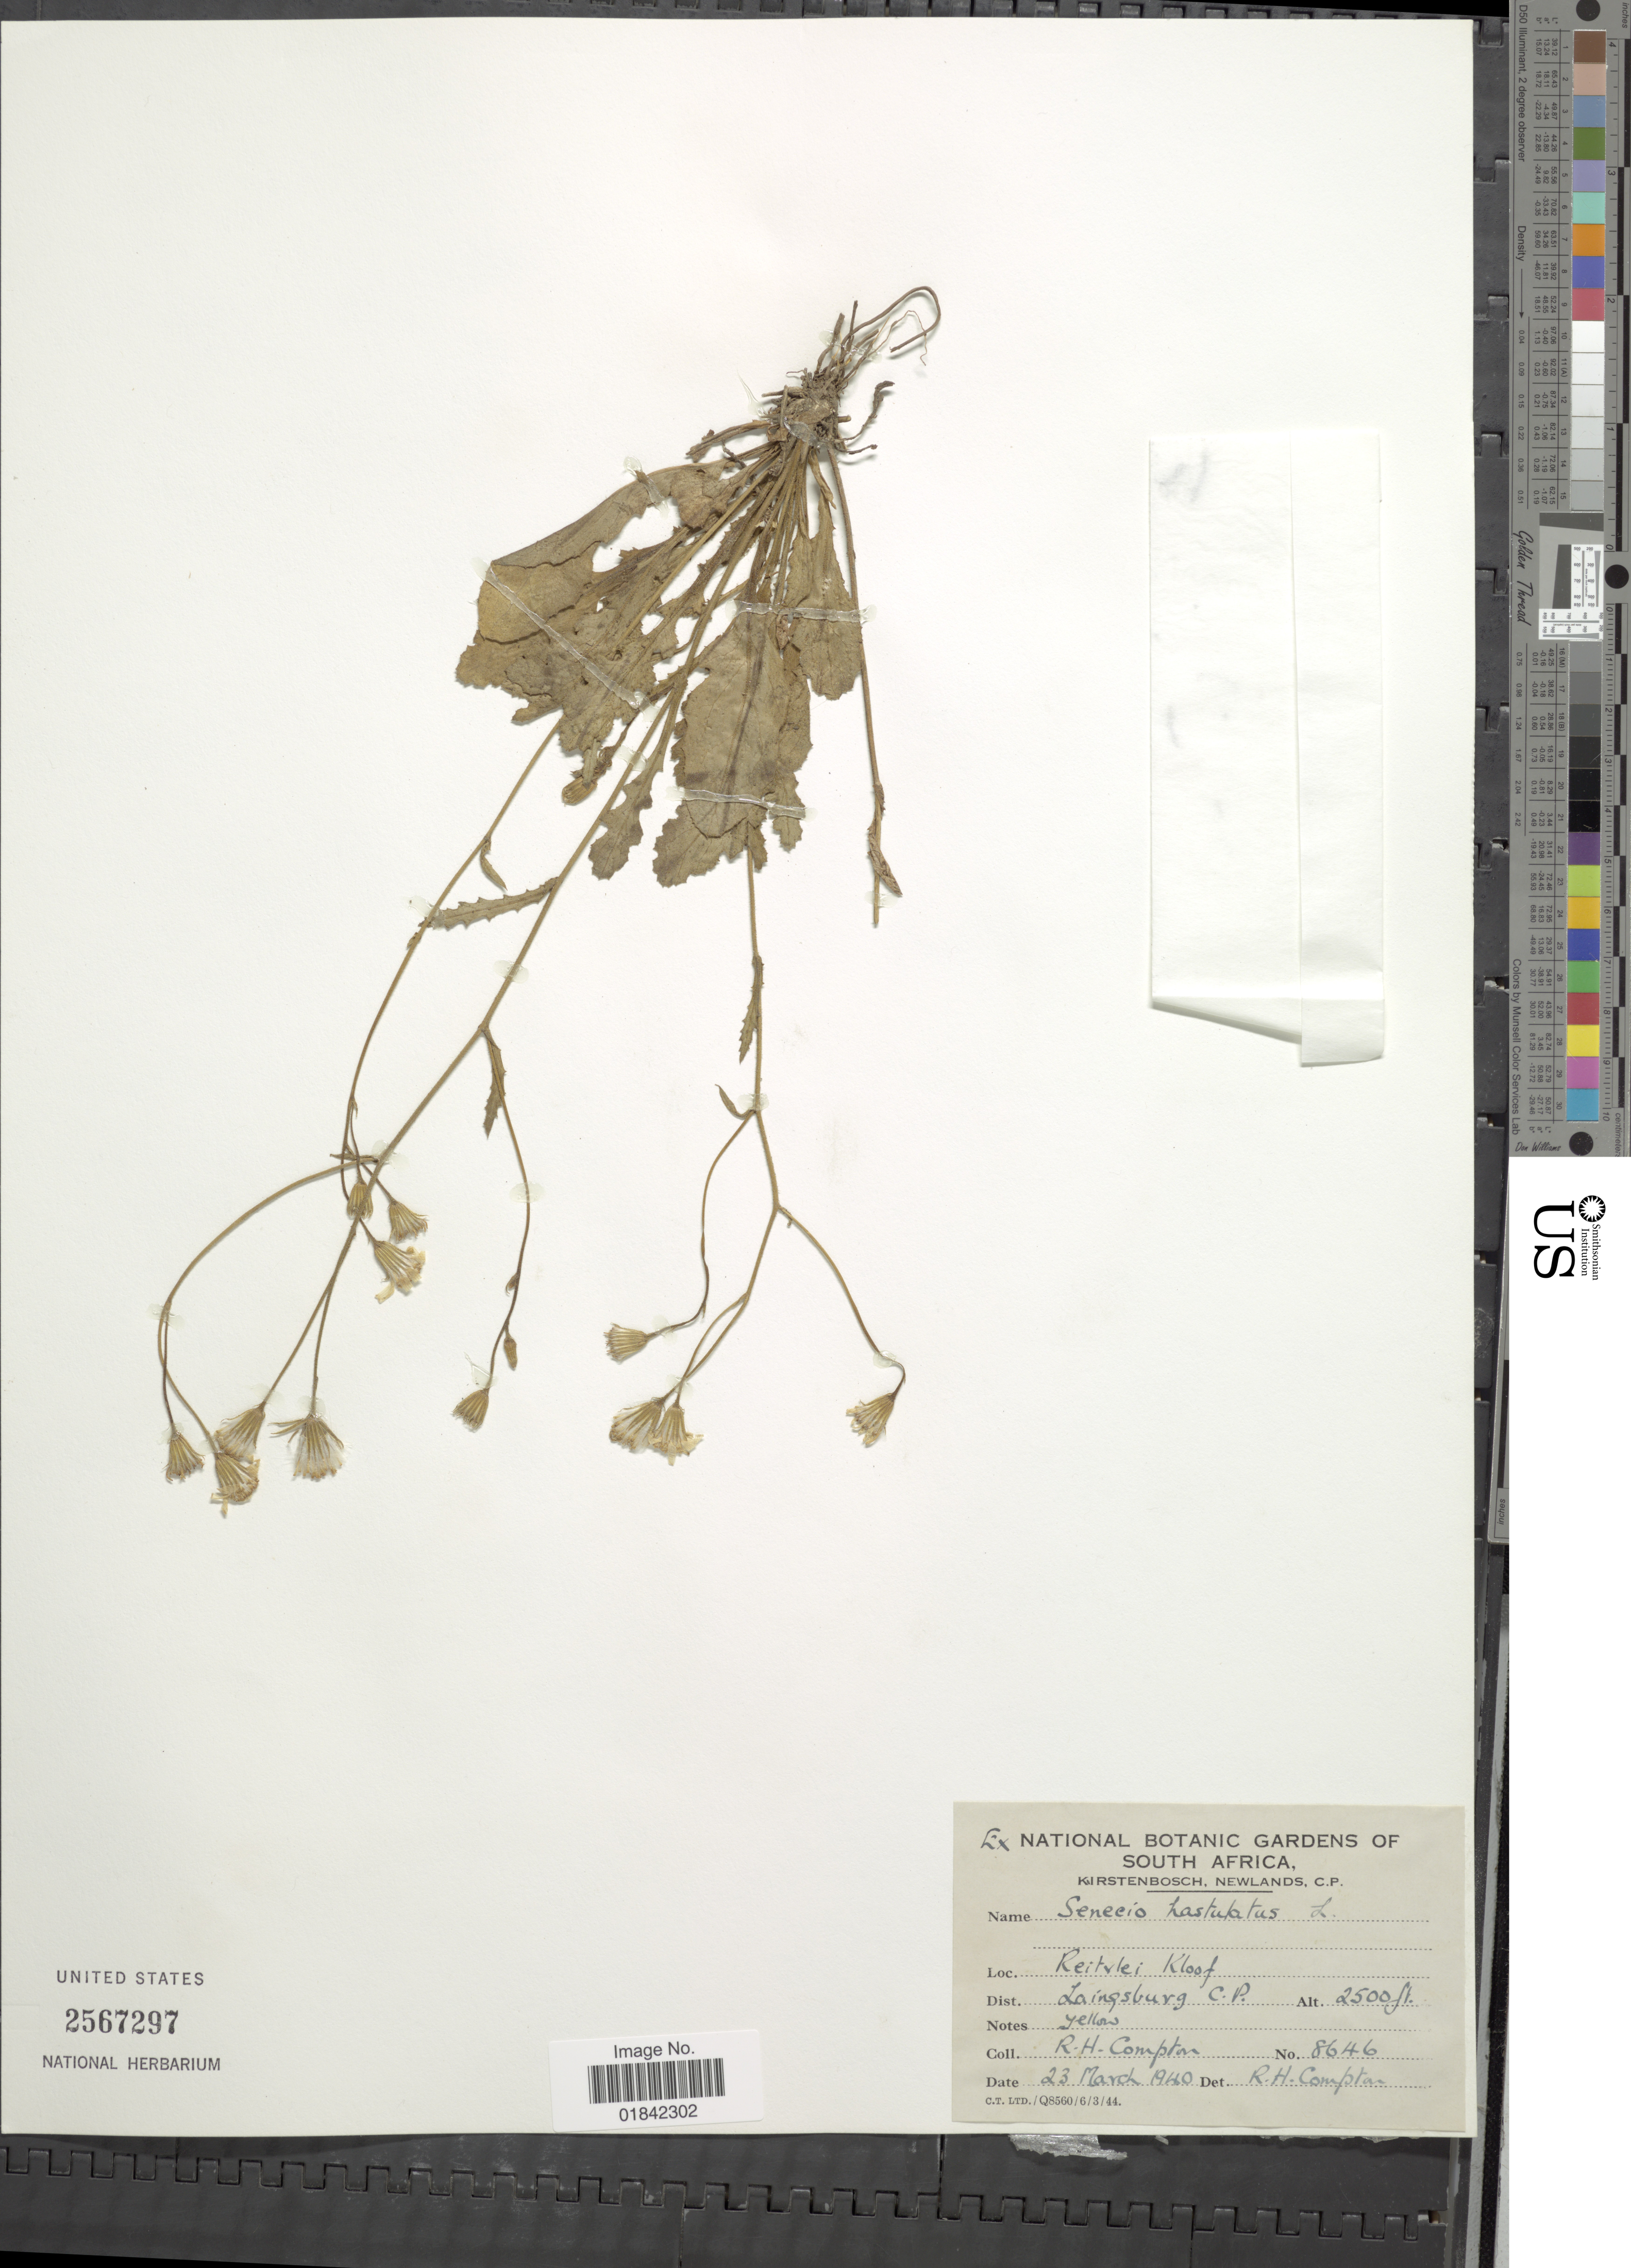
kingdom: Plantae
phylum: Tracheophyta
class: Magnoliopsida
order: Asterales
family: Asteraceae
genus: Senecio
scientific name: Senecio hastatus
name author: (L.) Hook. f.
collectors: R. H. Compton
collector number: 8646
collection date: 1940-03-23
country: South Africa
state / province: Western Cape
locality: Reitvlei Kloof, Laingsburg C. P.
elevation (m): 762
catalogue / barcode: US 2567297